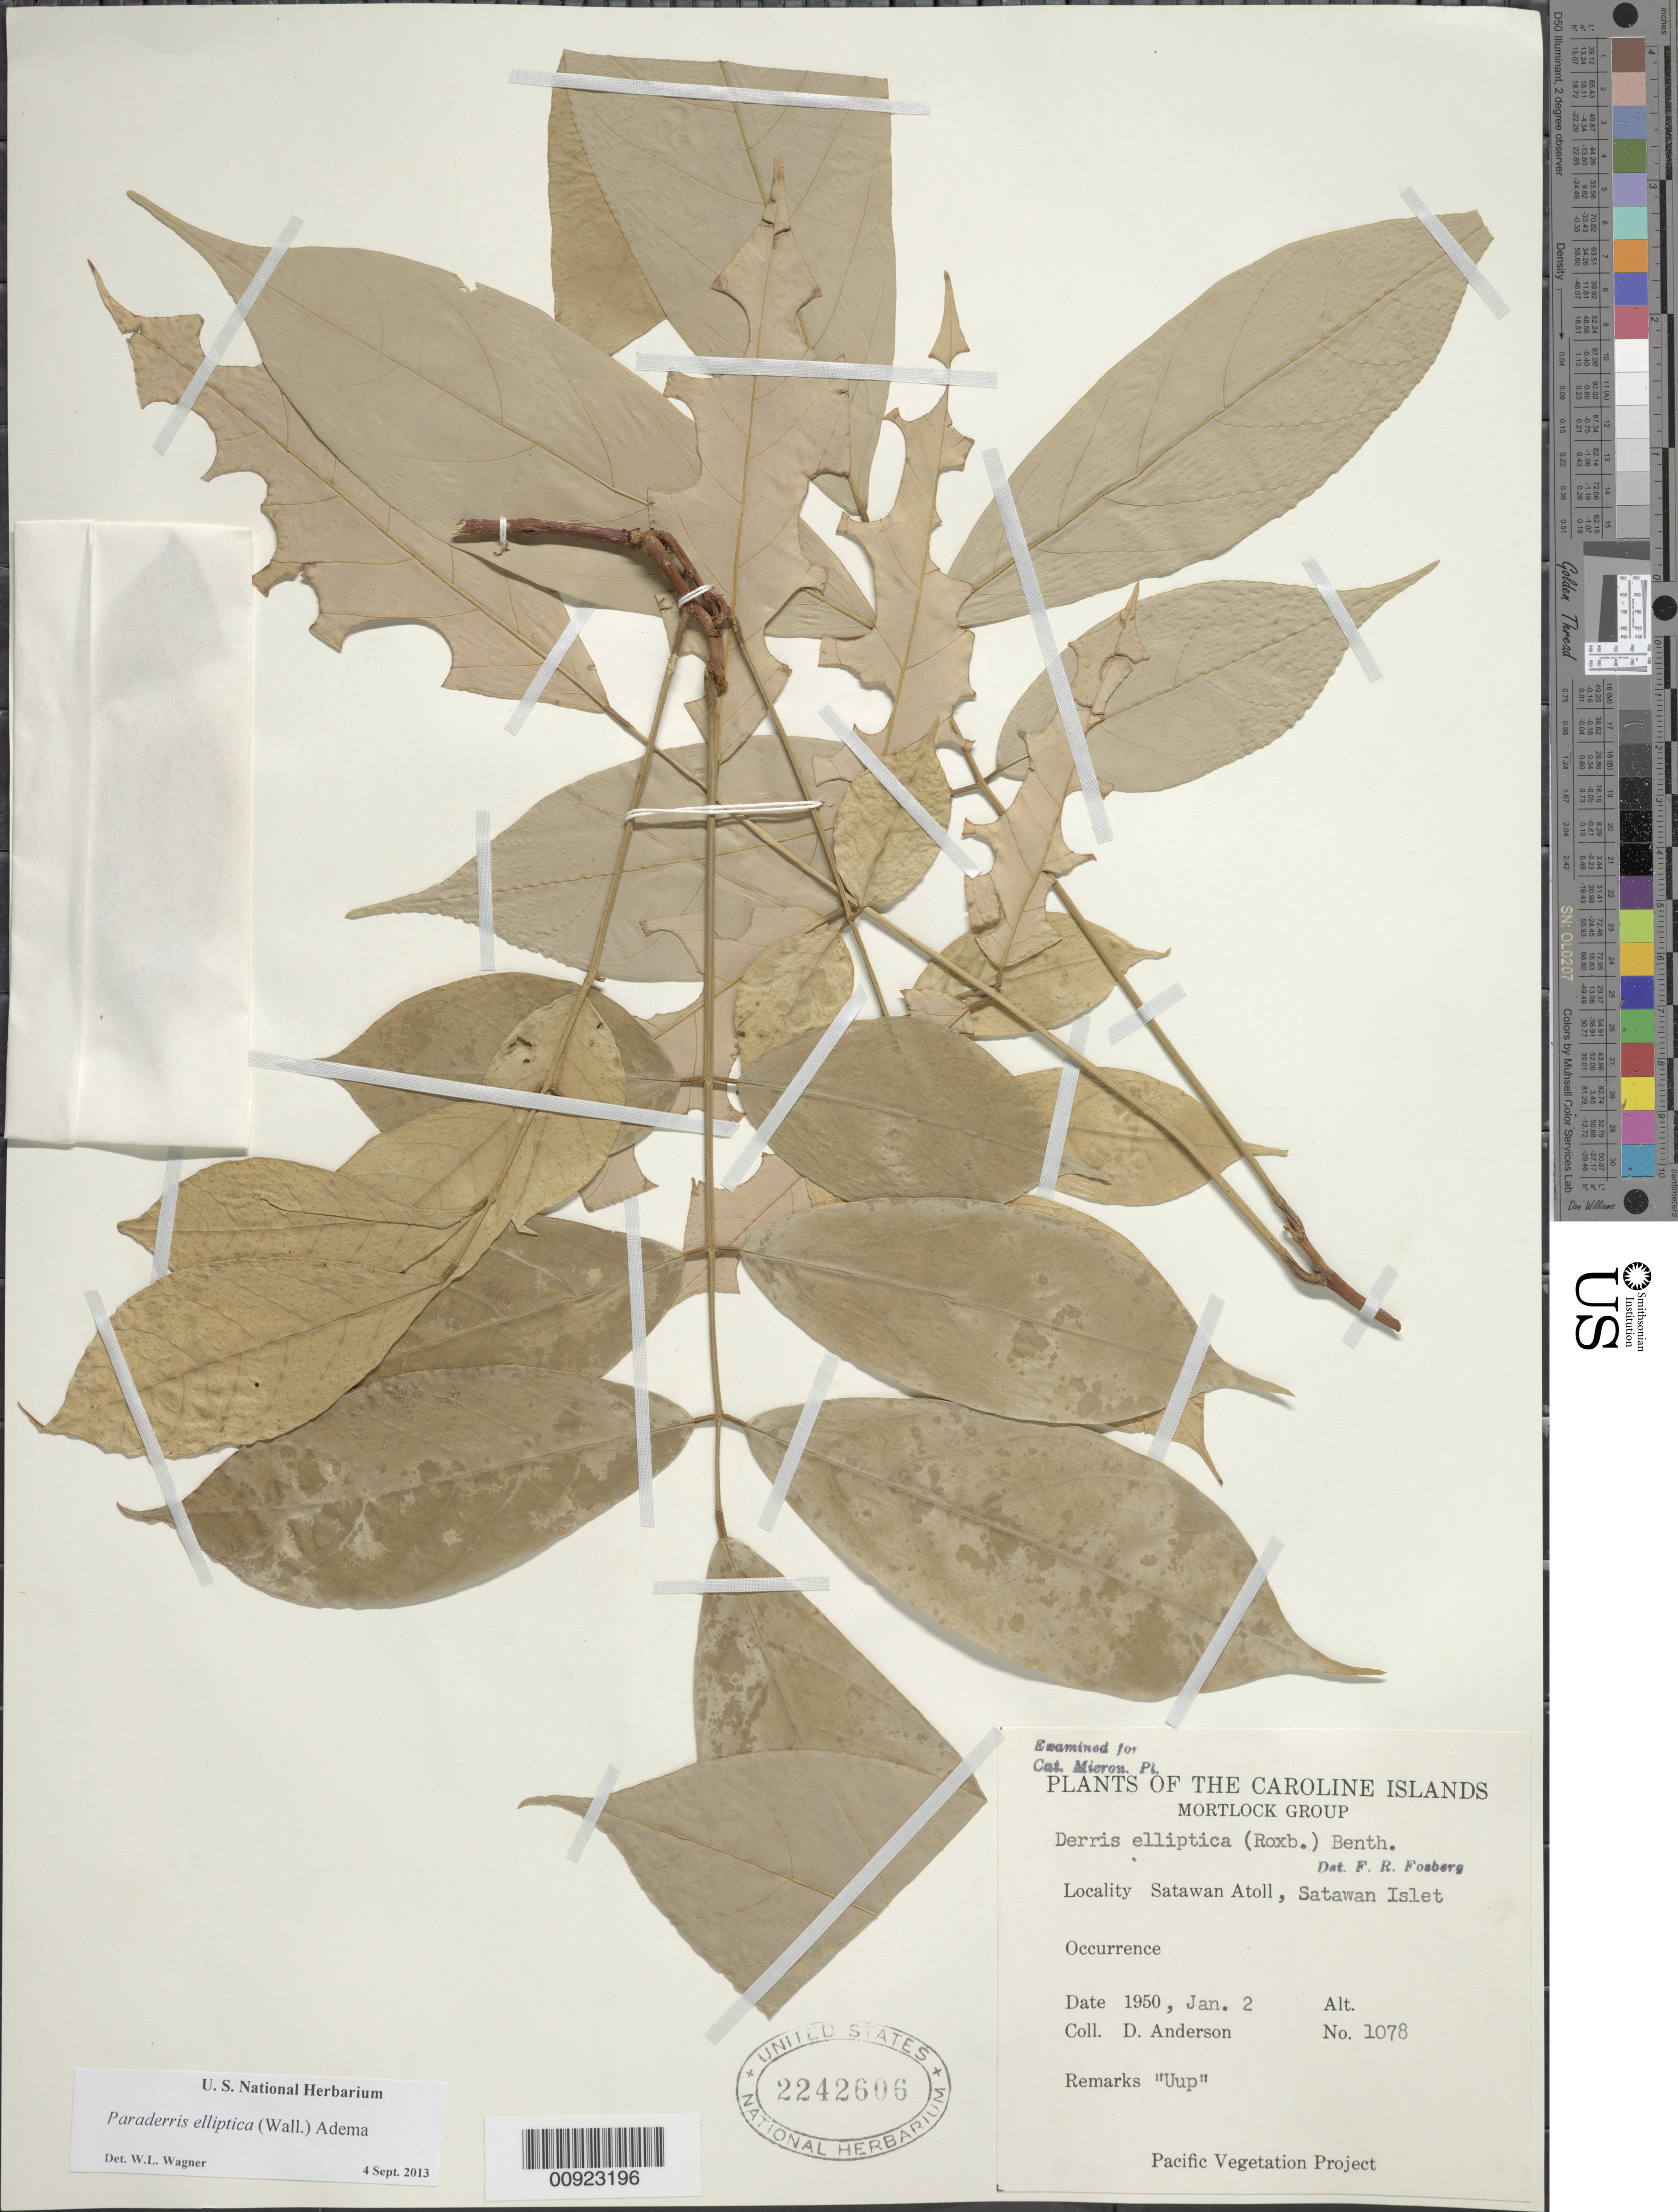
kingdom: Plantae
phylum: Tracheophyta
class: Magnoliopsida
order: Fabales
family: Fabaceae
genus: Derris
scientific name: Derris elliptica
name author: (Wall.) Benth.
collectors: D. Anderson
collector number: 1078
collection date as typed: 02 Jan 1950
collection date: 1950-01-02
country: Micronesia, Federated States of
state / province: Truk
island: Satawan Atoll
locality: Satawan Islet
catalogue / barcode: US 2242606